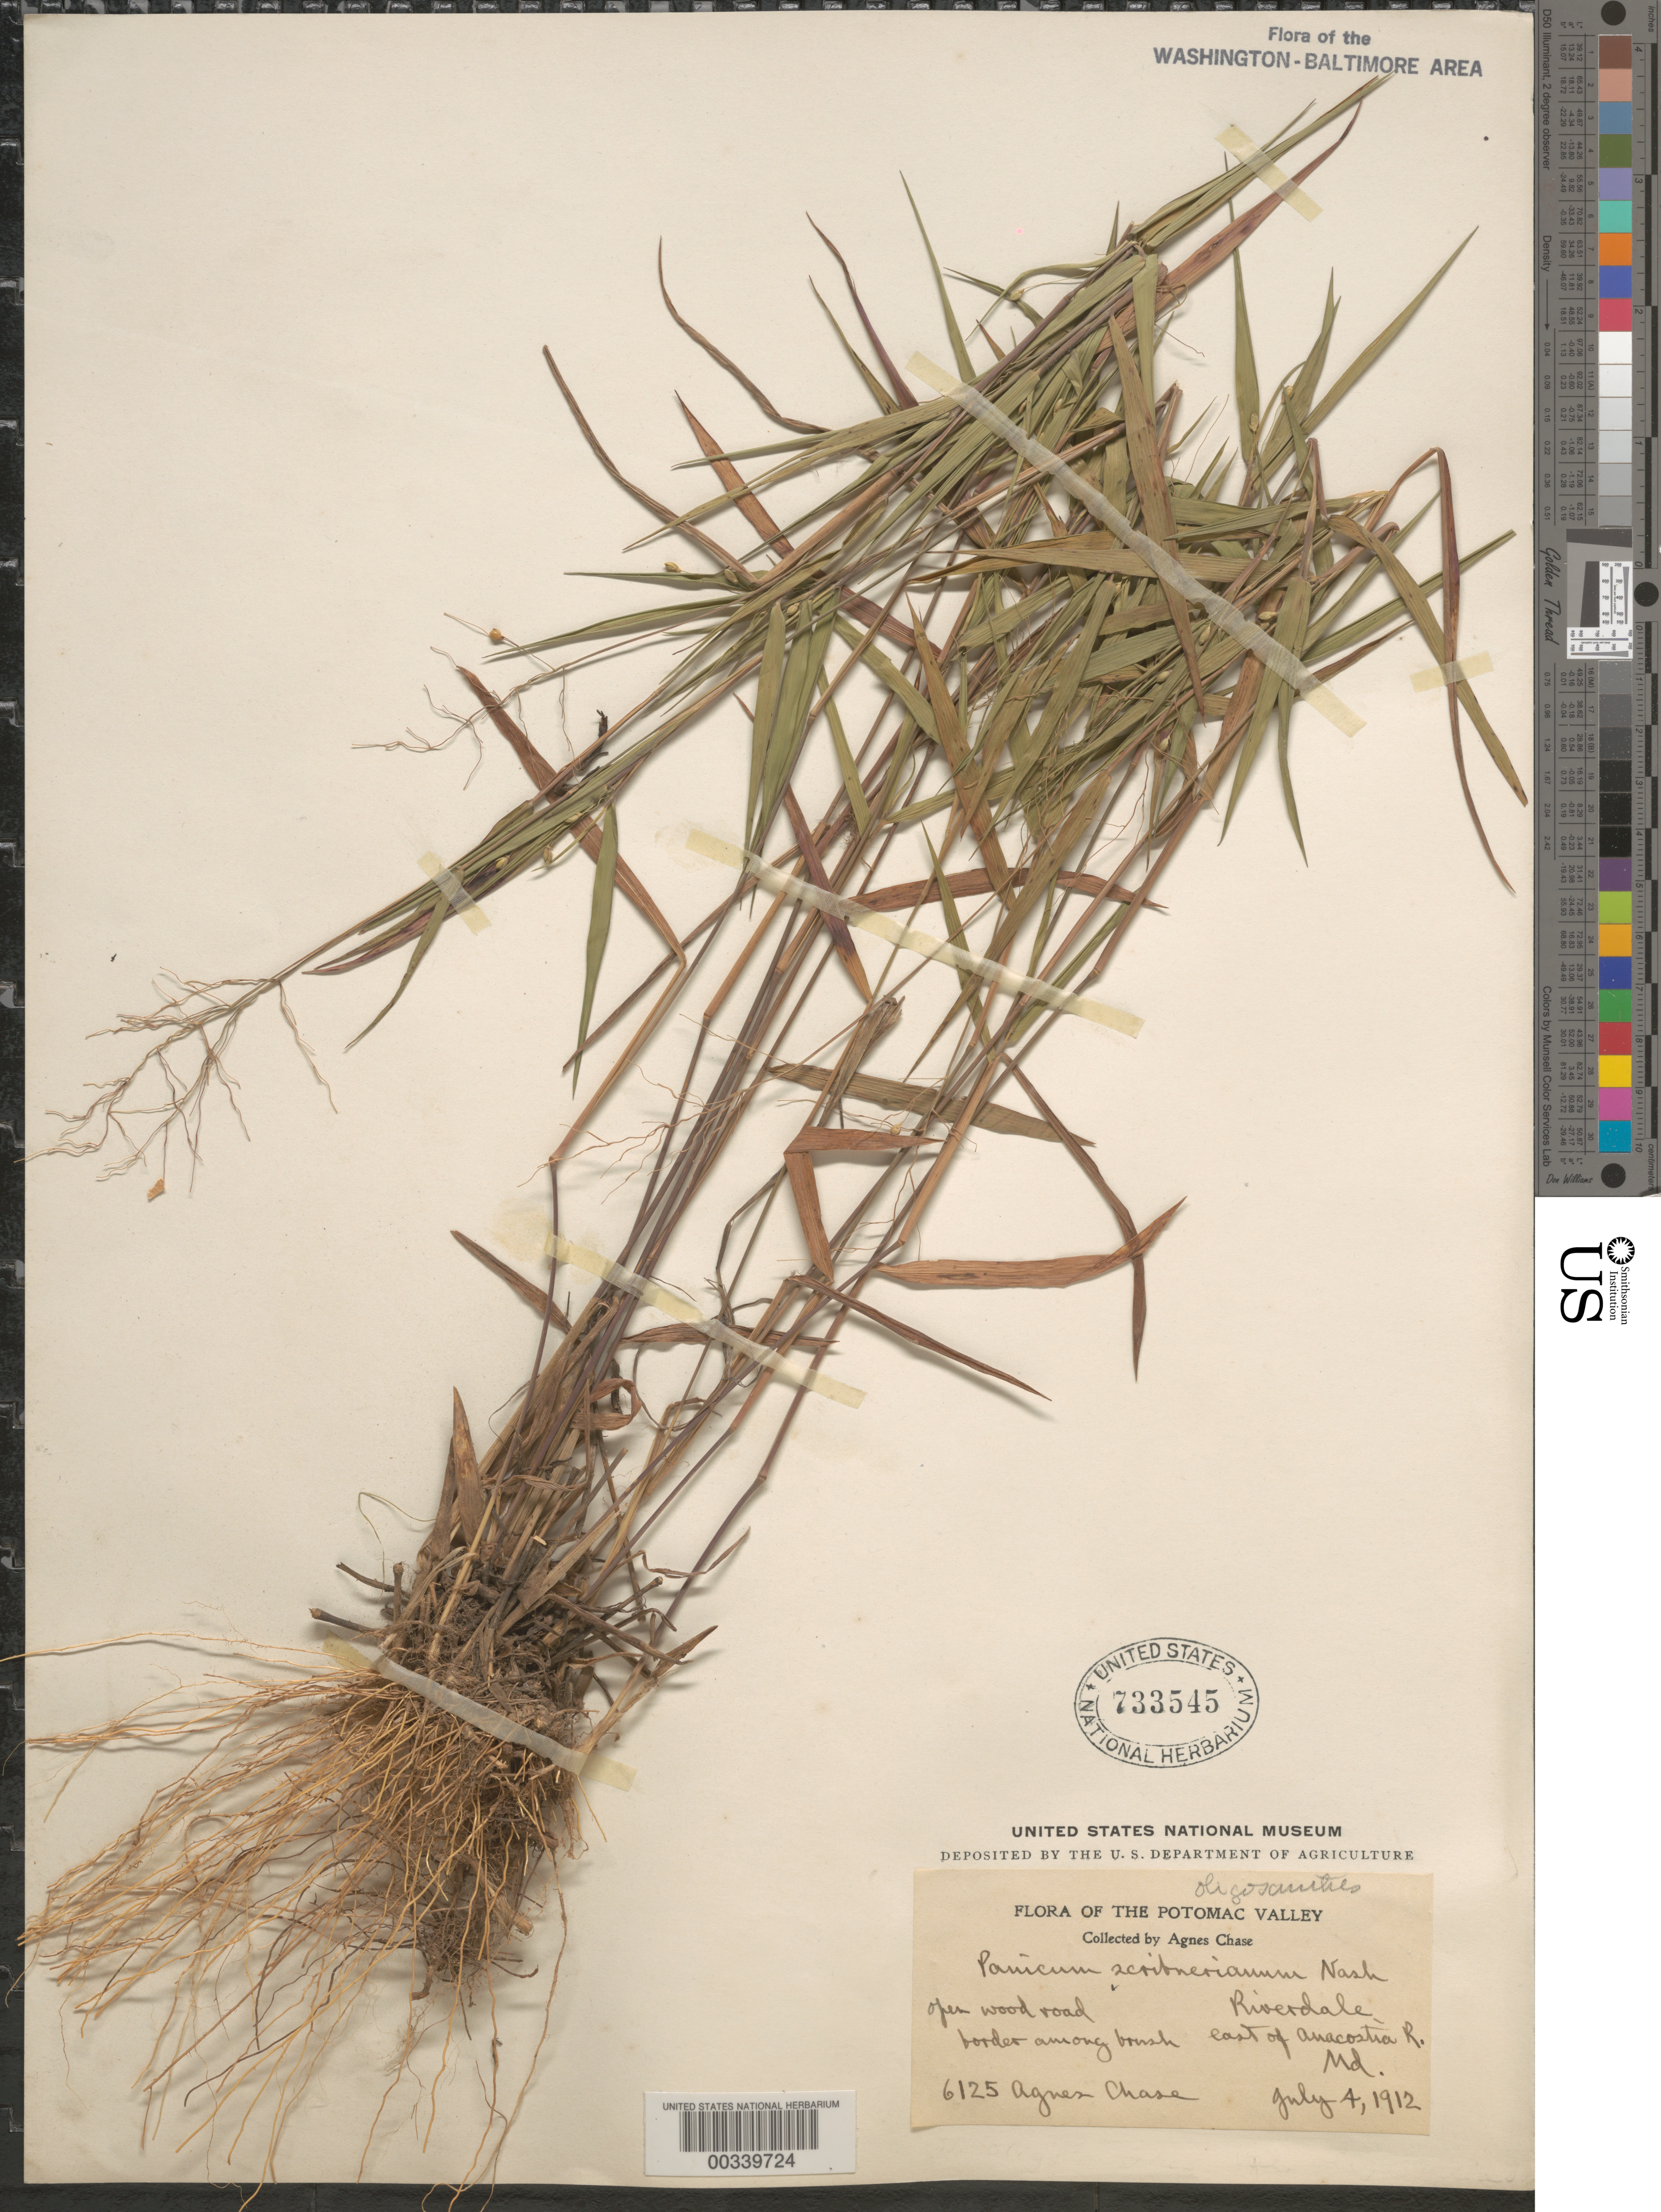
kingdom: Plantae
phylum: Tracheophyta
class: Liliopsida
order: Poales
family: Poaceae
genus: Dichanthelium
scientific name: Dichanthelium oligosanthes var. oligosanthes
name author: (Schult.) Gould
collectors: A. Chase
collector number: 6125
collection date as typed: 04 Jul 1912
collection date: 1912-07-04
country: United States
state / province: Maryland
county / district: Prince George's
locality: Riverdale, E of Anacostia River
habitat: Open woods, roadside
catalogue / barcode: US 733545